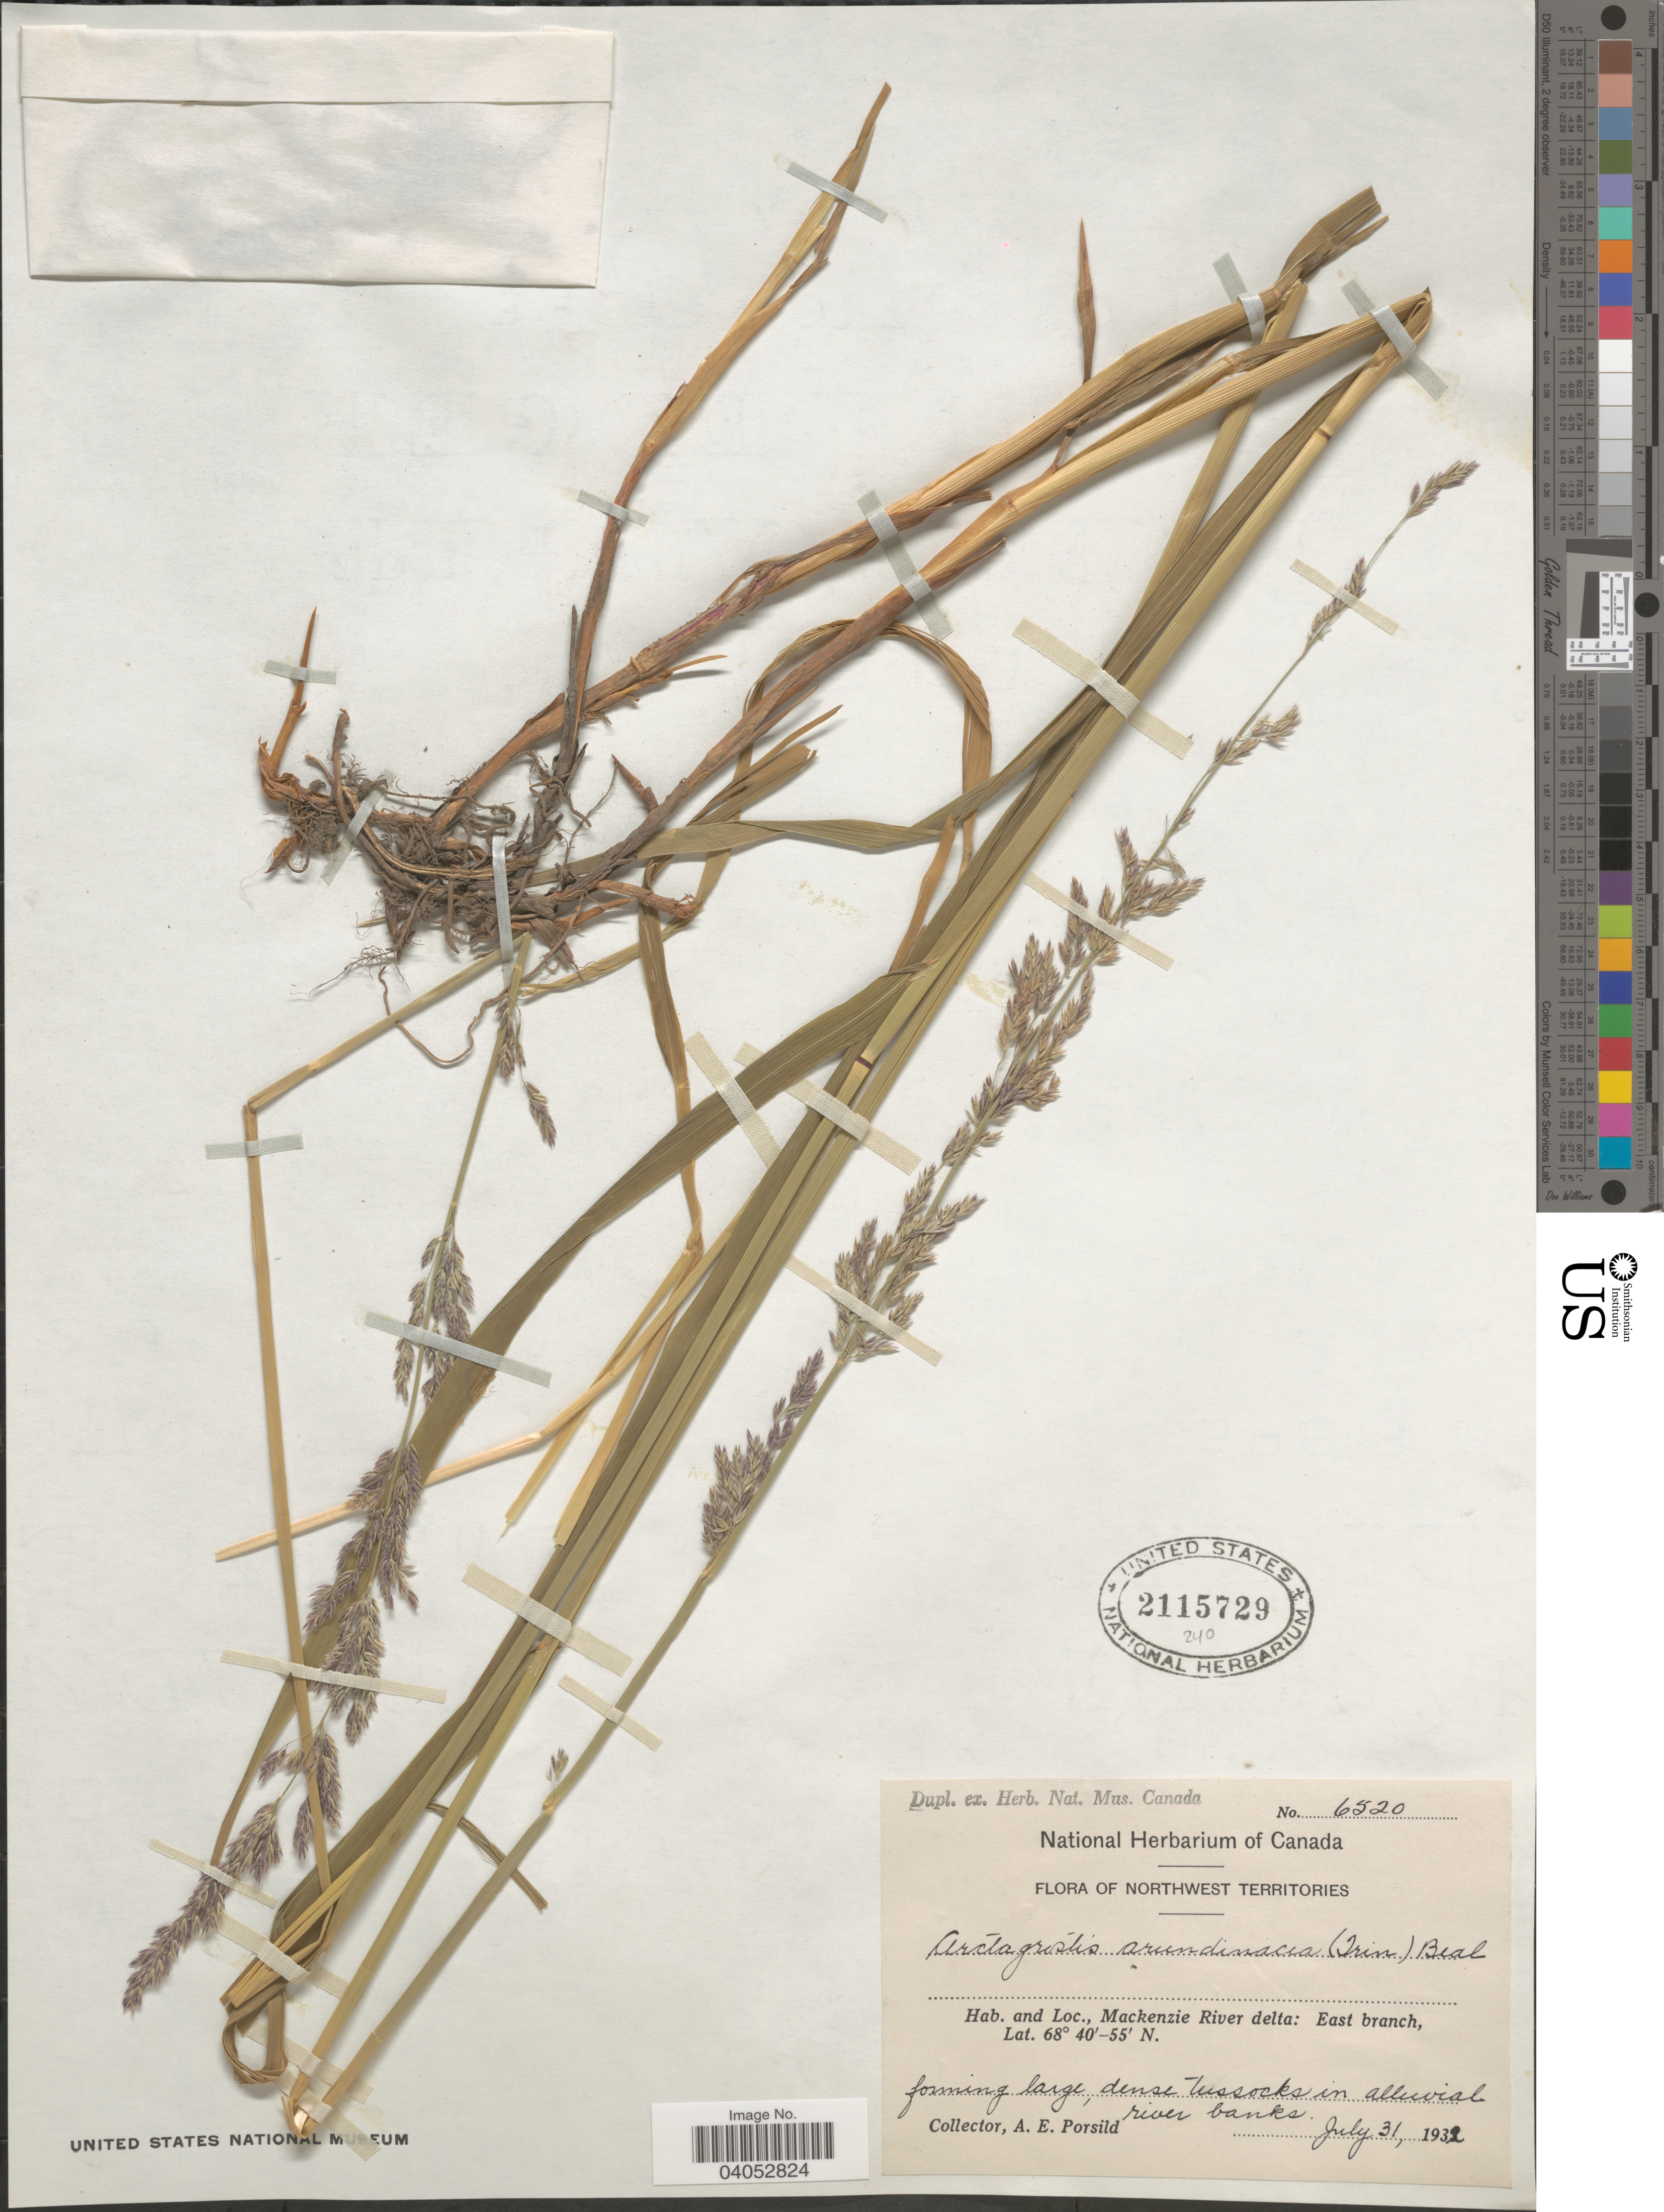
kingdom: Plantae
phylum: Tracheophyta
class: Liliopsida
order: Poales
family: Poaceae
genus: Arctagrostis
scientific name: Arctagrostis latifolia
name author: (R. Br.) Griseb.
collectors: A. E. Porsild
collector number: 6520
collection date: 1932-07-31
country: Canada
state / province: Northwest Territories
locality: Mackenzie River delta: East branch.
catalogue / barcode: US 2115729